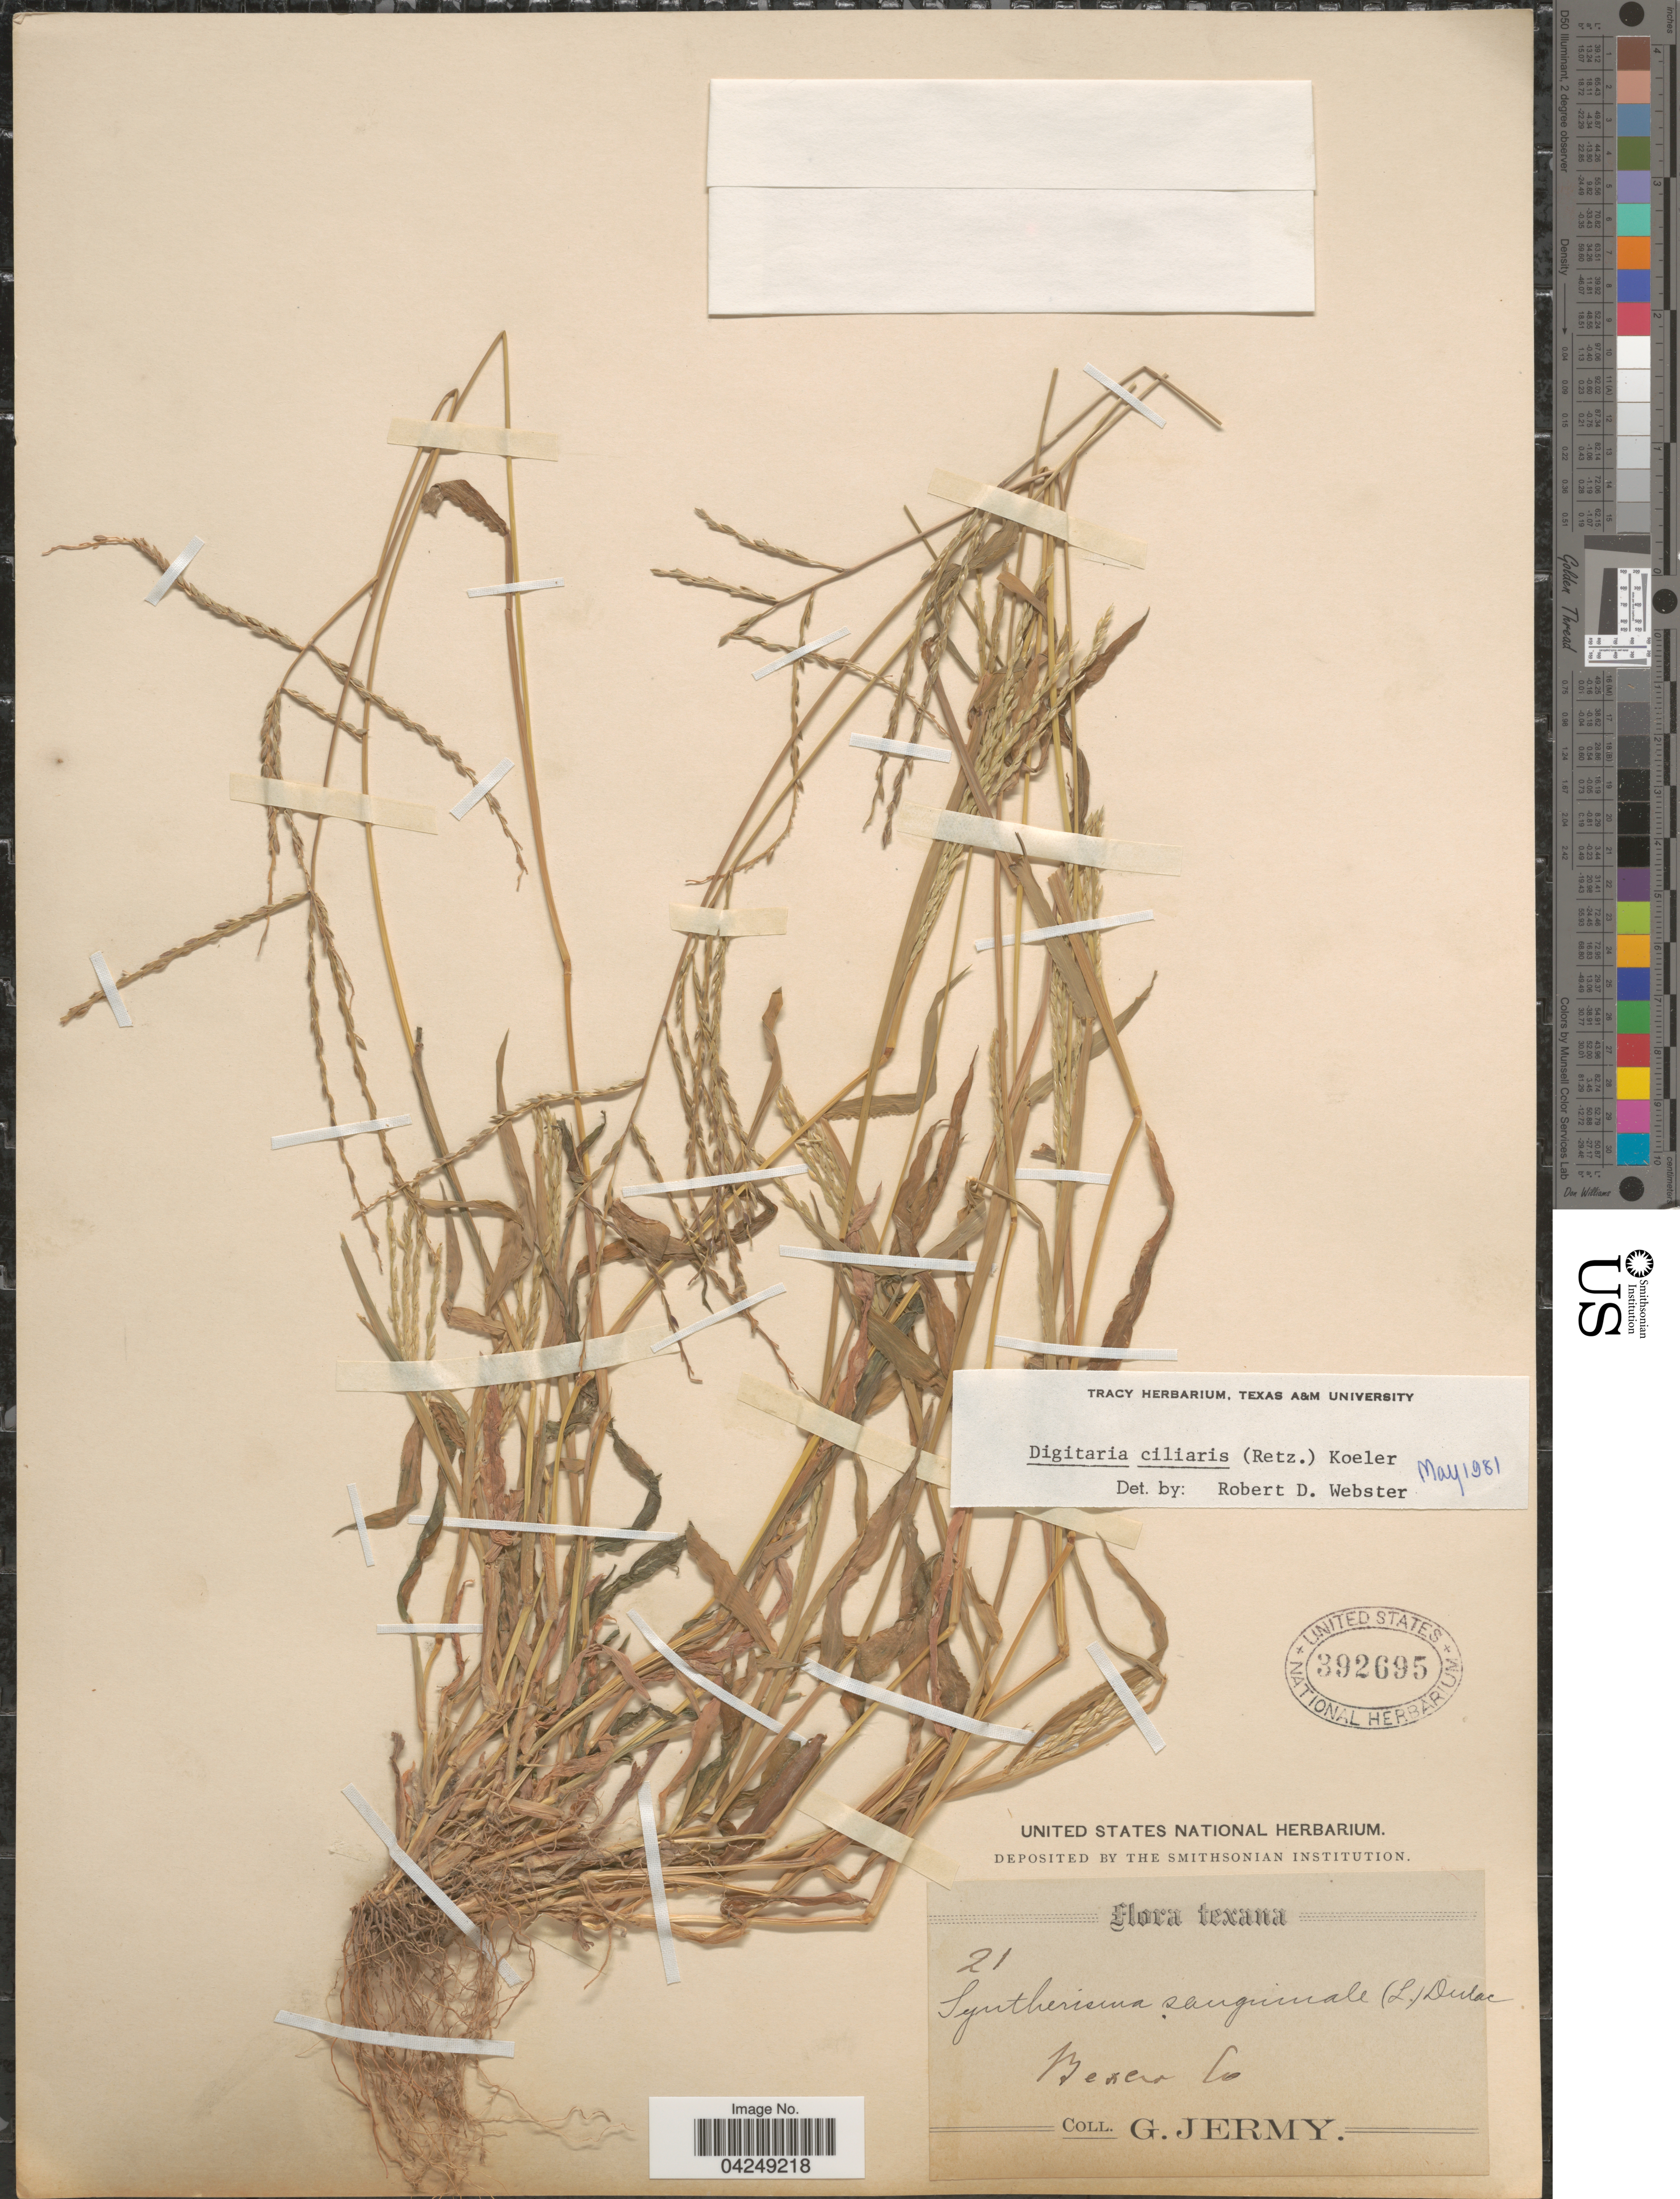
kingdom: Plantae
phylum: Tracheophyta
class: Liliopsida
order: Poales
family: Poaceae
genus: Digitaria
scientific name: Digitaria ciliaris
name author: (Retz.) Koeler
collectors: G. Jermy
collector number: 21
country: United States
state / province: Texas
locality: Texana. Bexer Co.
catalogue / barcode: US 392695